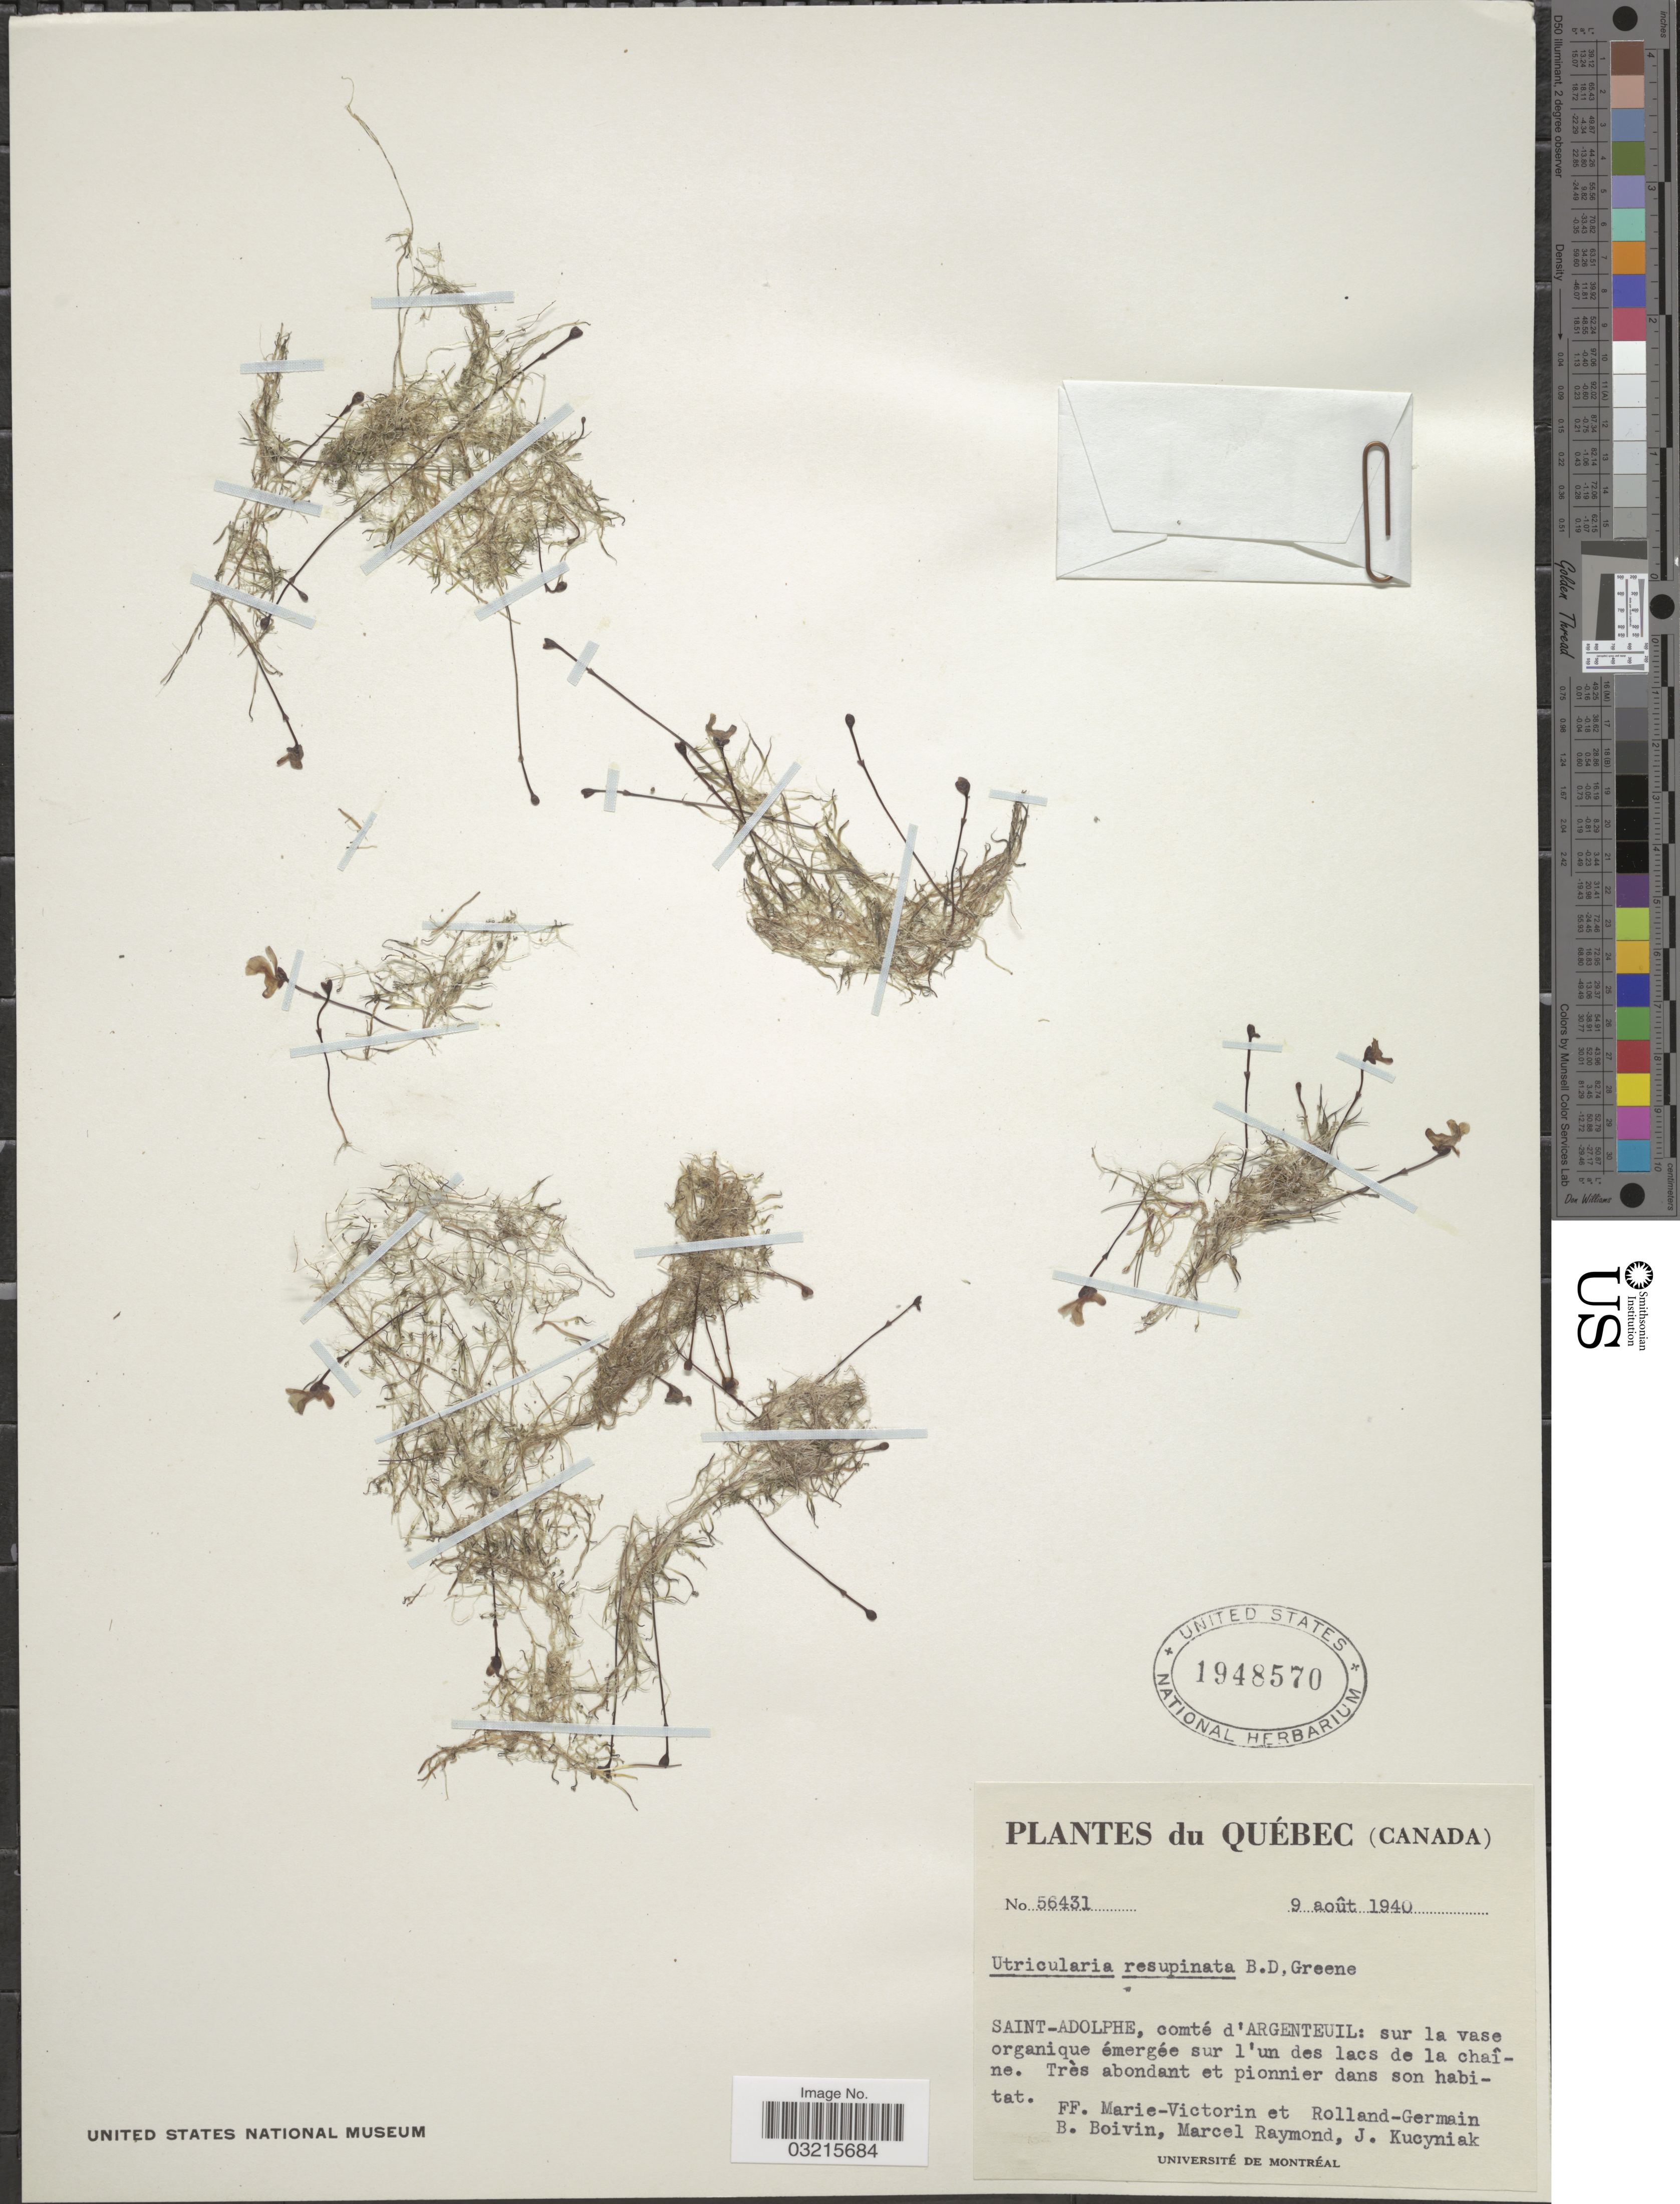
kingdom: Plantae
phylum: Tracheophyta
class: Magnoliopsida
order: Lamiales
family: Lentibulariaceae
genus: Utricularia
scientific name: Utricularia resupinata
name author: B.D. Greene ex Bigelow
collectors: F. Marie-Victorin, Rolland-Germain, J. R. B. Boivin, M. Raymond & J. Kucyniak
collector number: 56431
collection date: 1940-08-09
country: Canada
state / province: Quebec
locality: Saint-Adolphe, comté d'Argenteuil.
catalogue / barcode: US 1948570